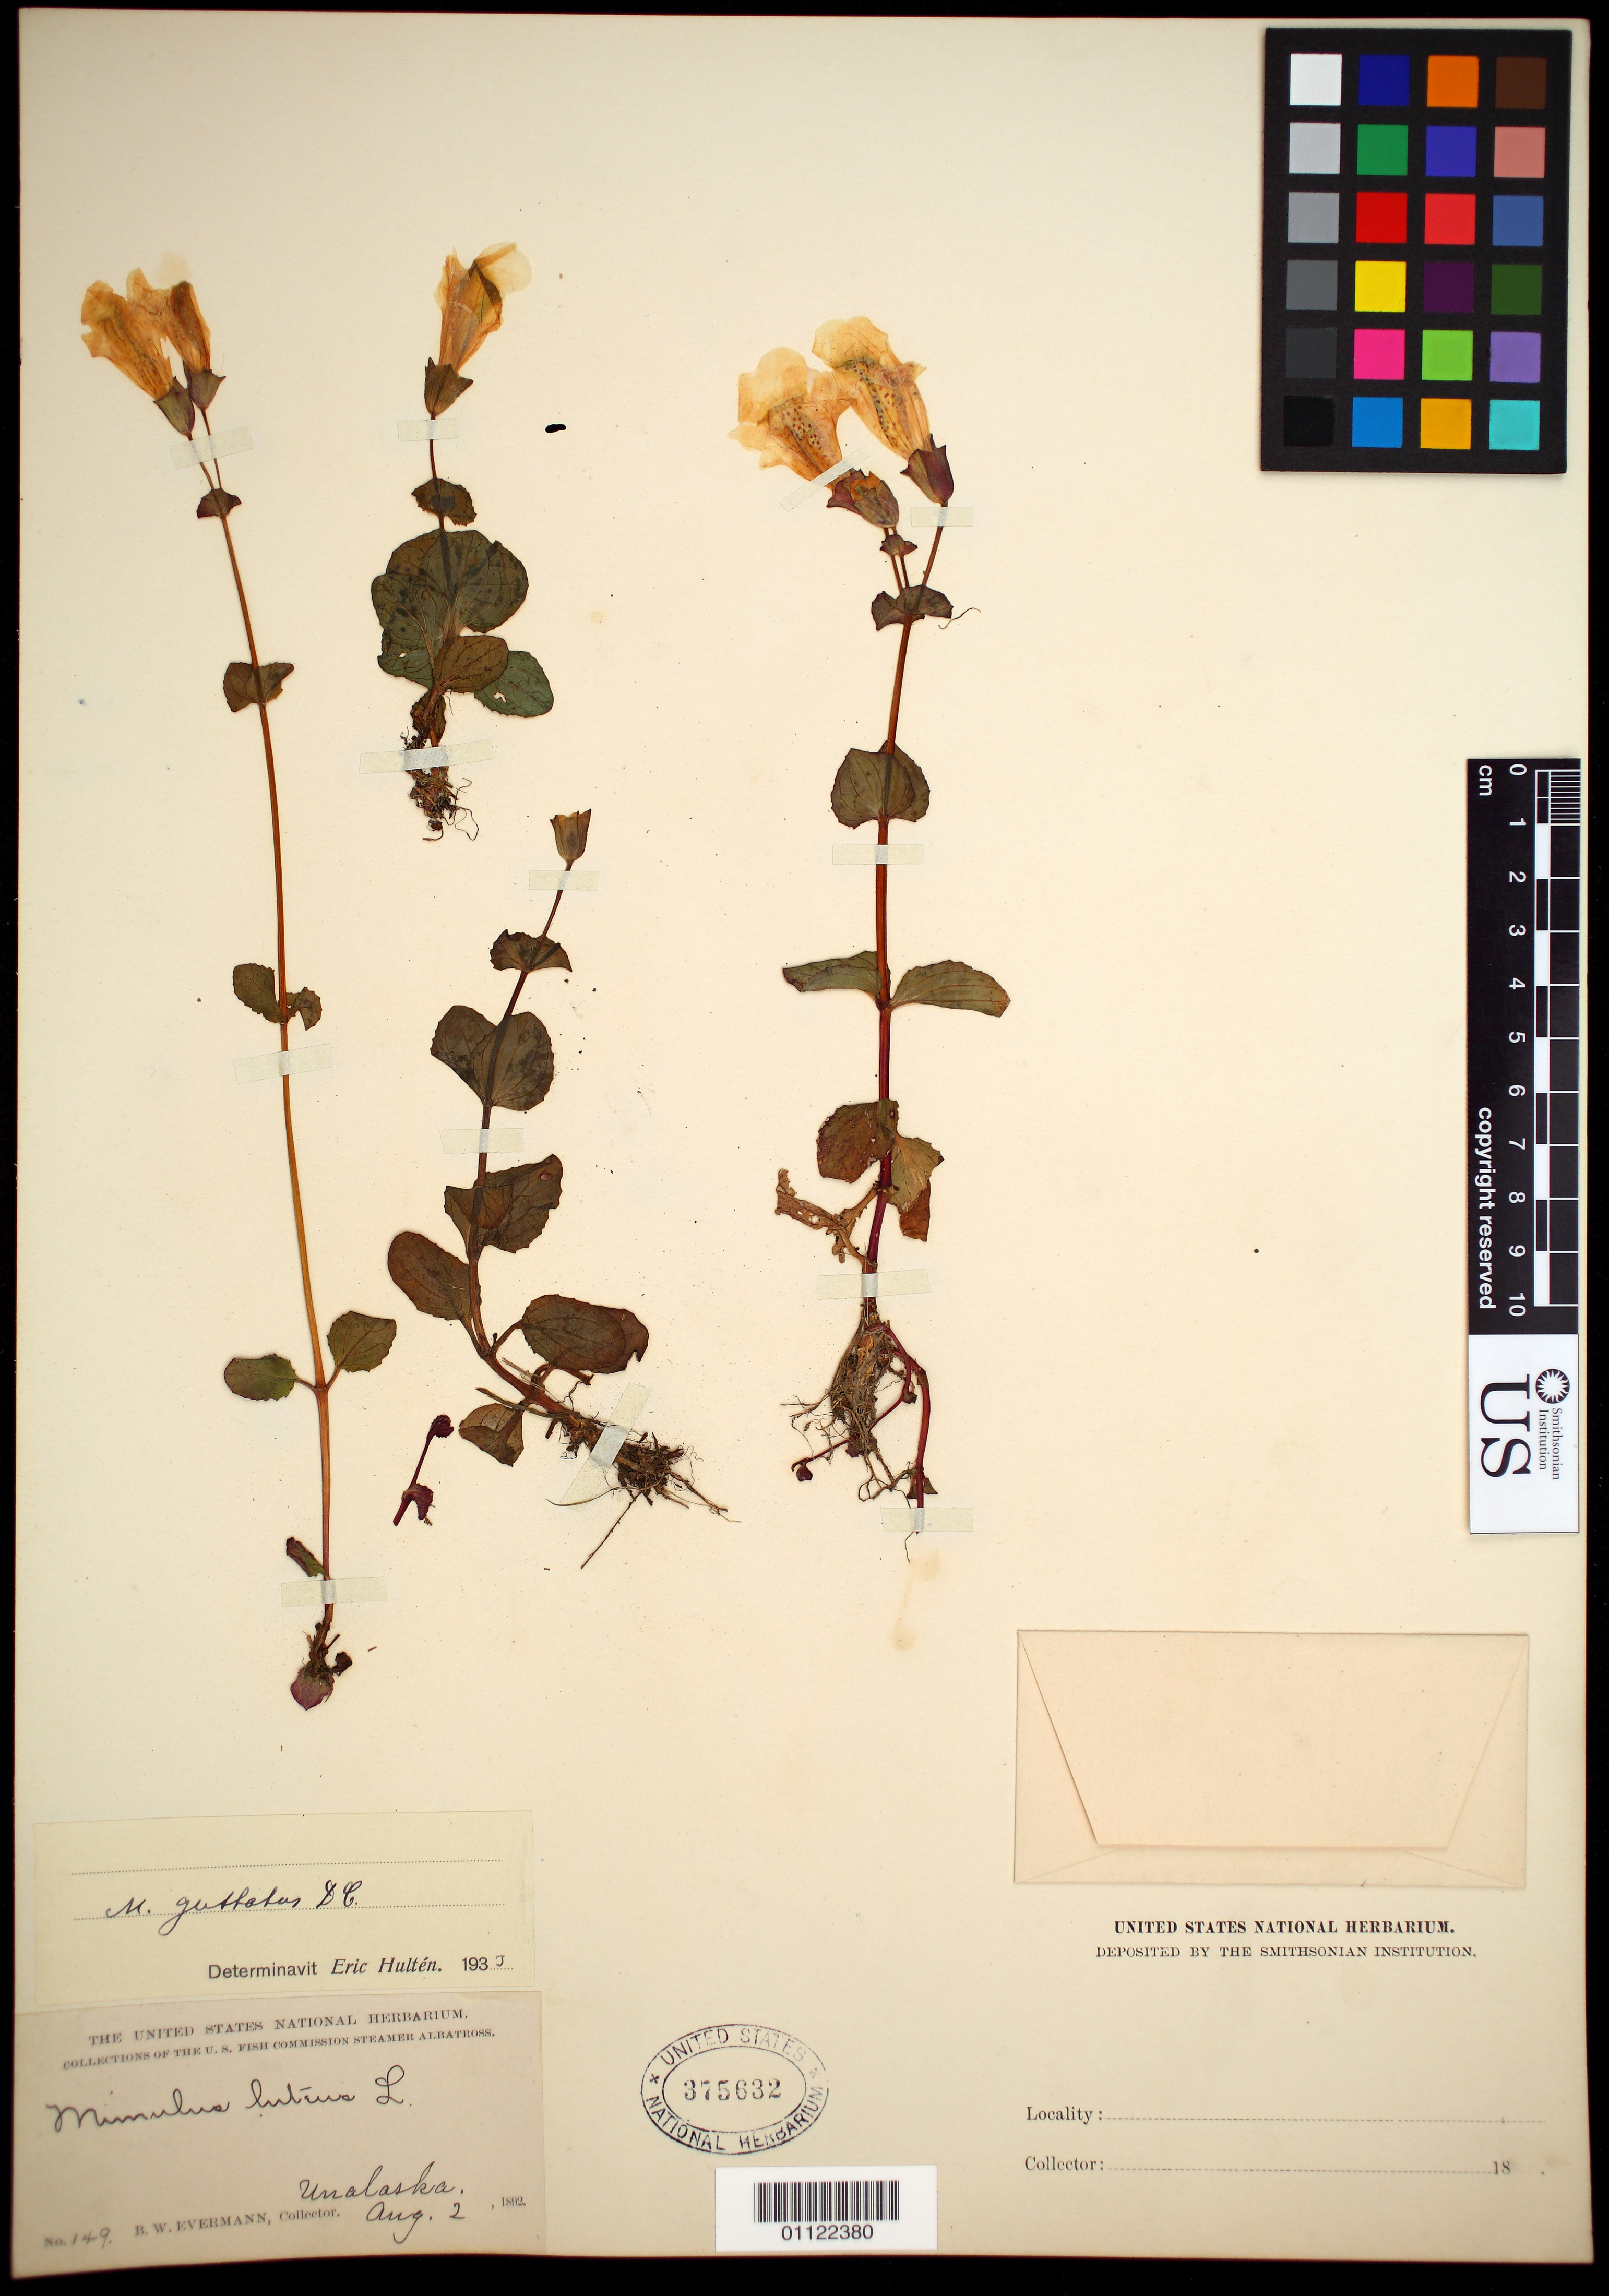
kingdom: Plantae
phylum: Tracheophyta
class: Magnoliopsida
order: Lamiales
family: Phrymaceae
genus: Mimulus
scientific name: Mimulus guttatus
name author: DC.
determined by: Hultén, [O.] Eric G.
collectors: B. W. Evermann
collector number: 149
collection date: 1892-08-02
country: United States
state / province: Alaska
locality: Unalaska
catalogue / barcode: US 375632